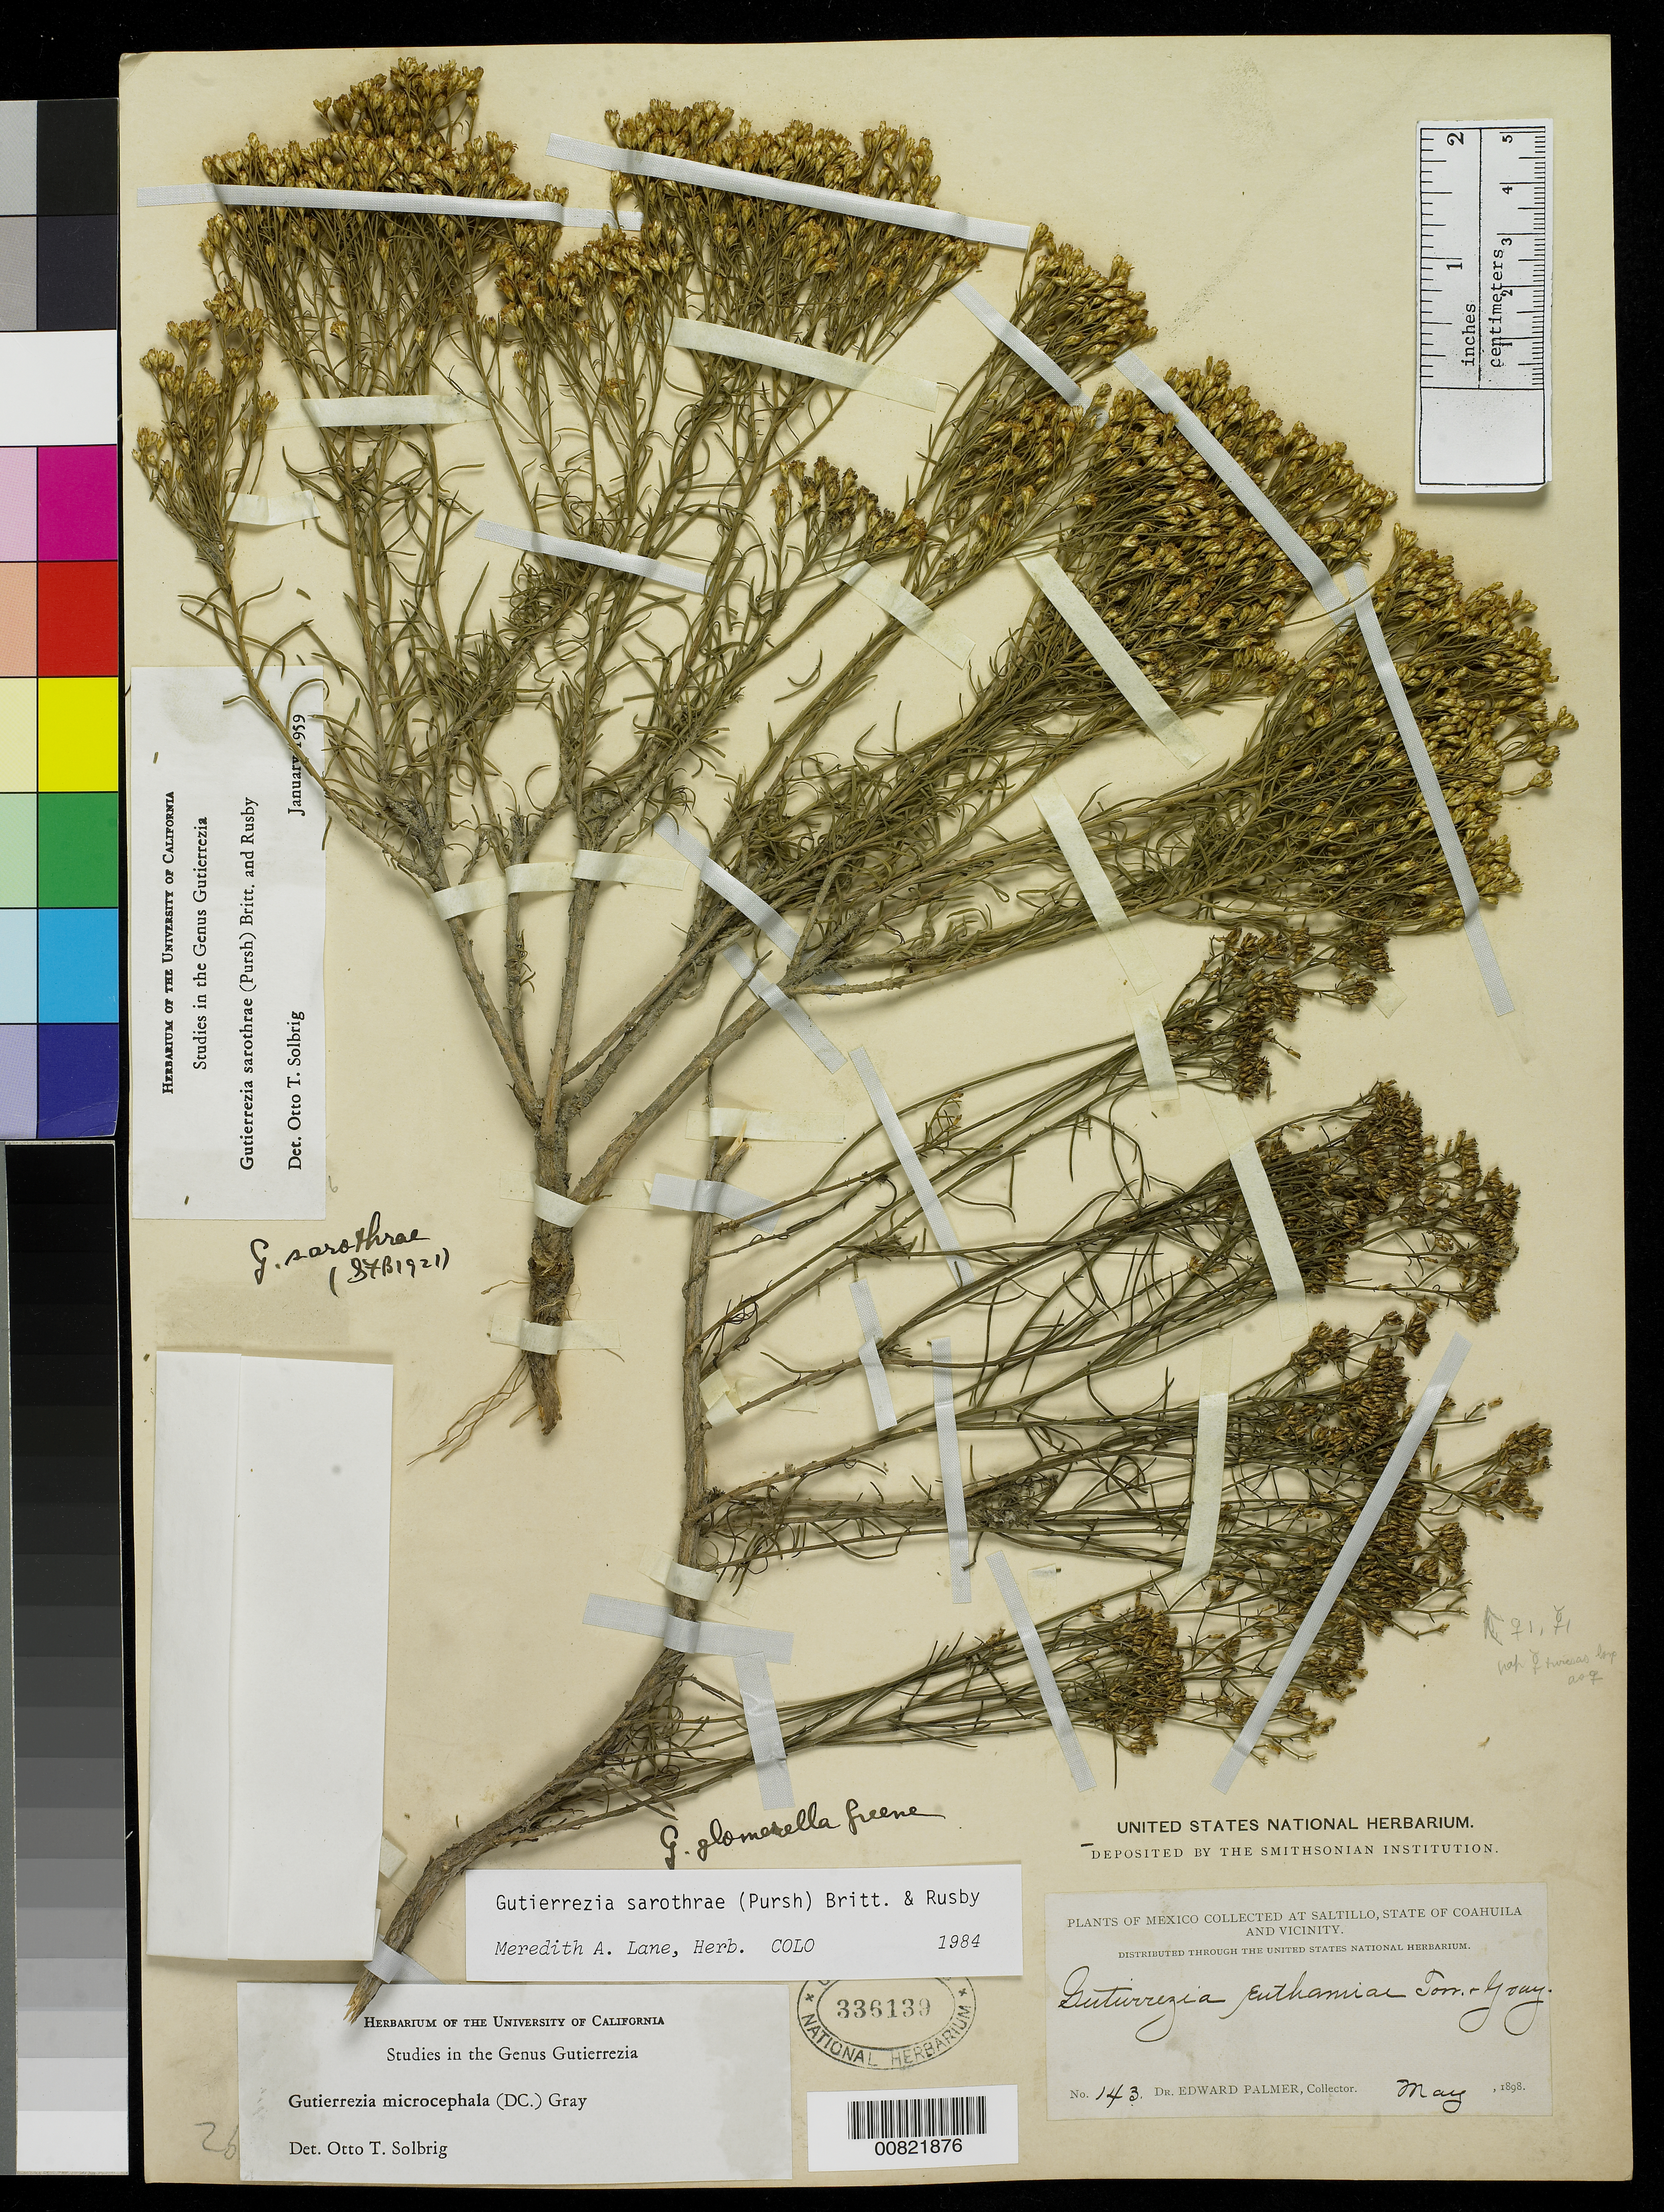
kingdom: Plantae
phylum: Tracheophyta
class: Magnoliopsida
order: Asterales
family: Asteraceae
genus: Gutierrezia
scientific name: Gutierrezia sarothrae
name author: (Pursh) Britton & Rusby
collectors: E. Palmer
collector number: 143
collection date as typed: May 1898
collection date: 1898-05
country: Mexico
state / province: Coahuila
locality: Saltillo, Coahuila and vicinity.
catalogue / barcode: US 336139